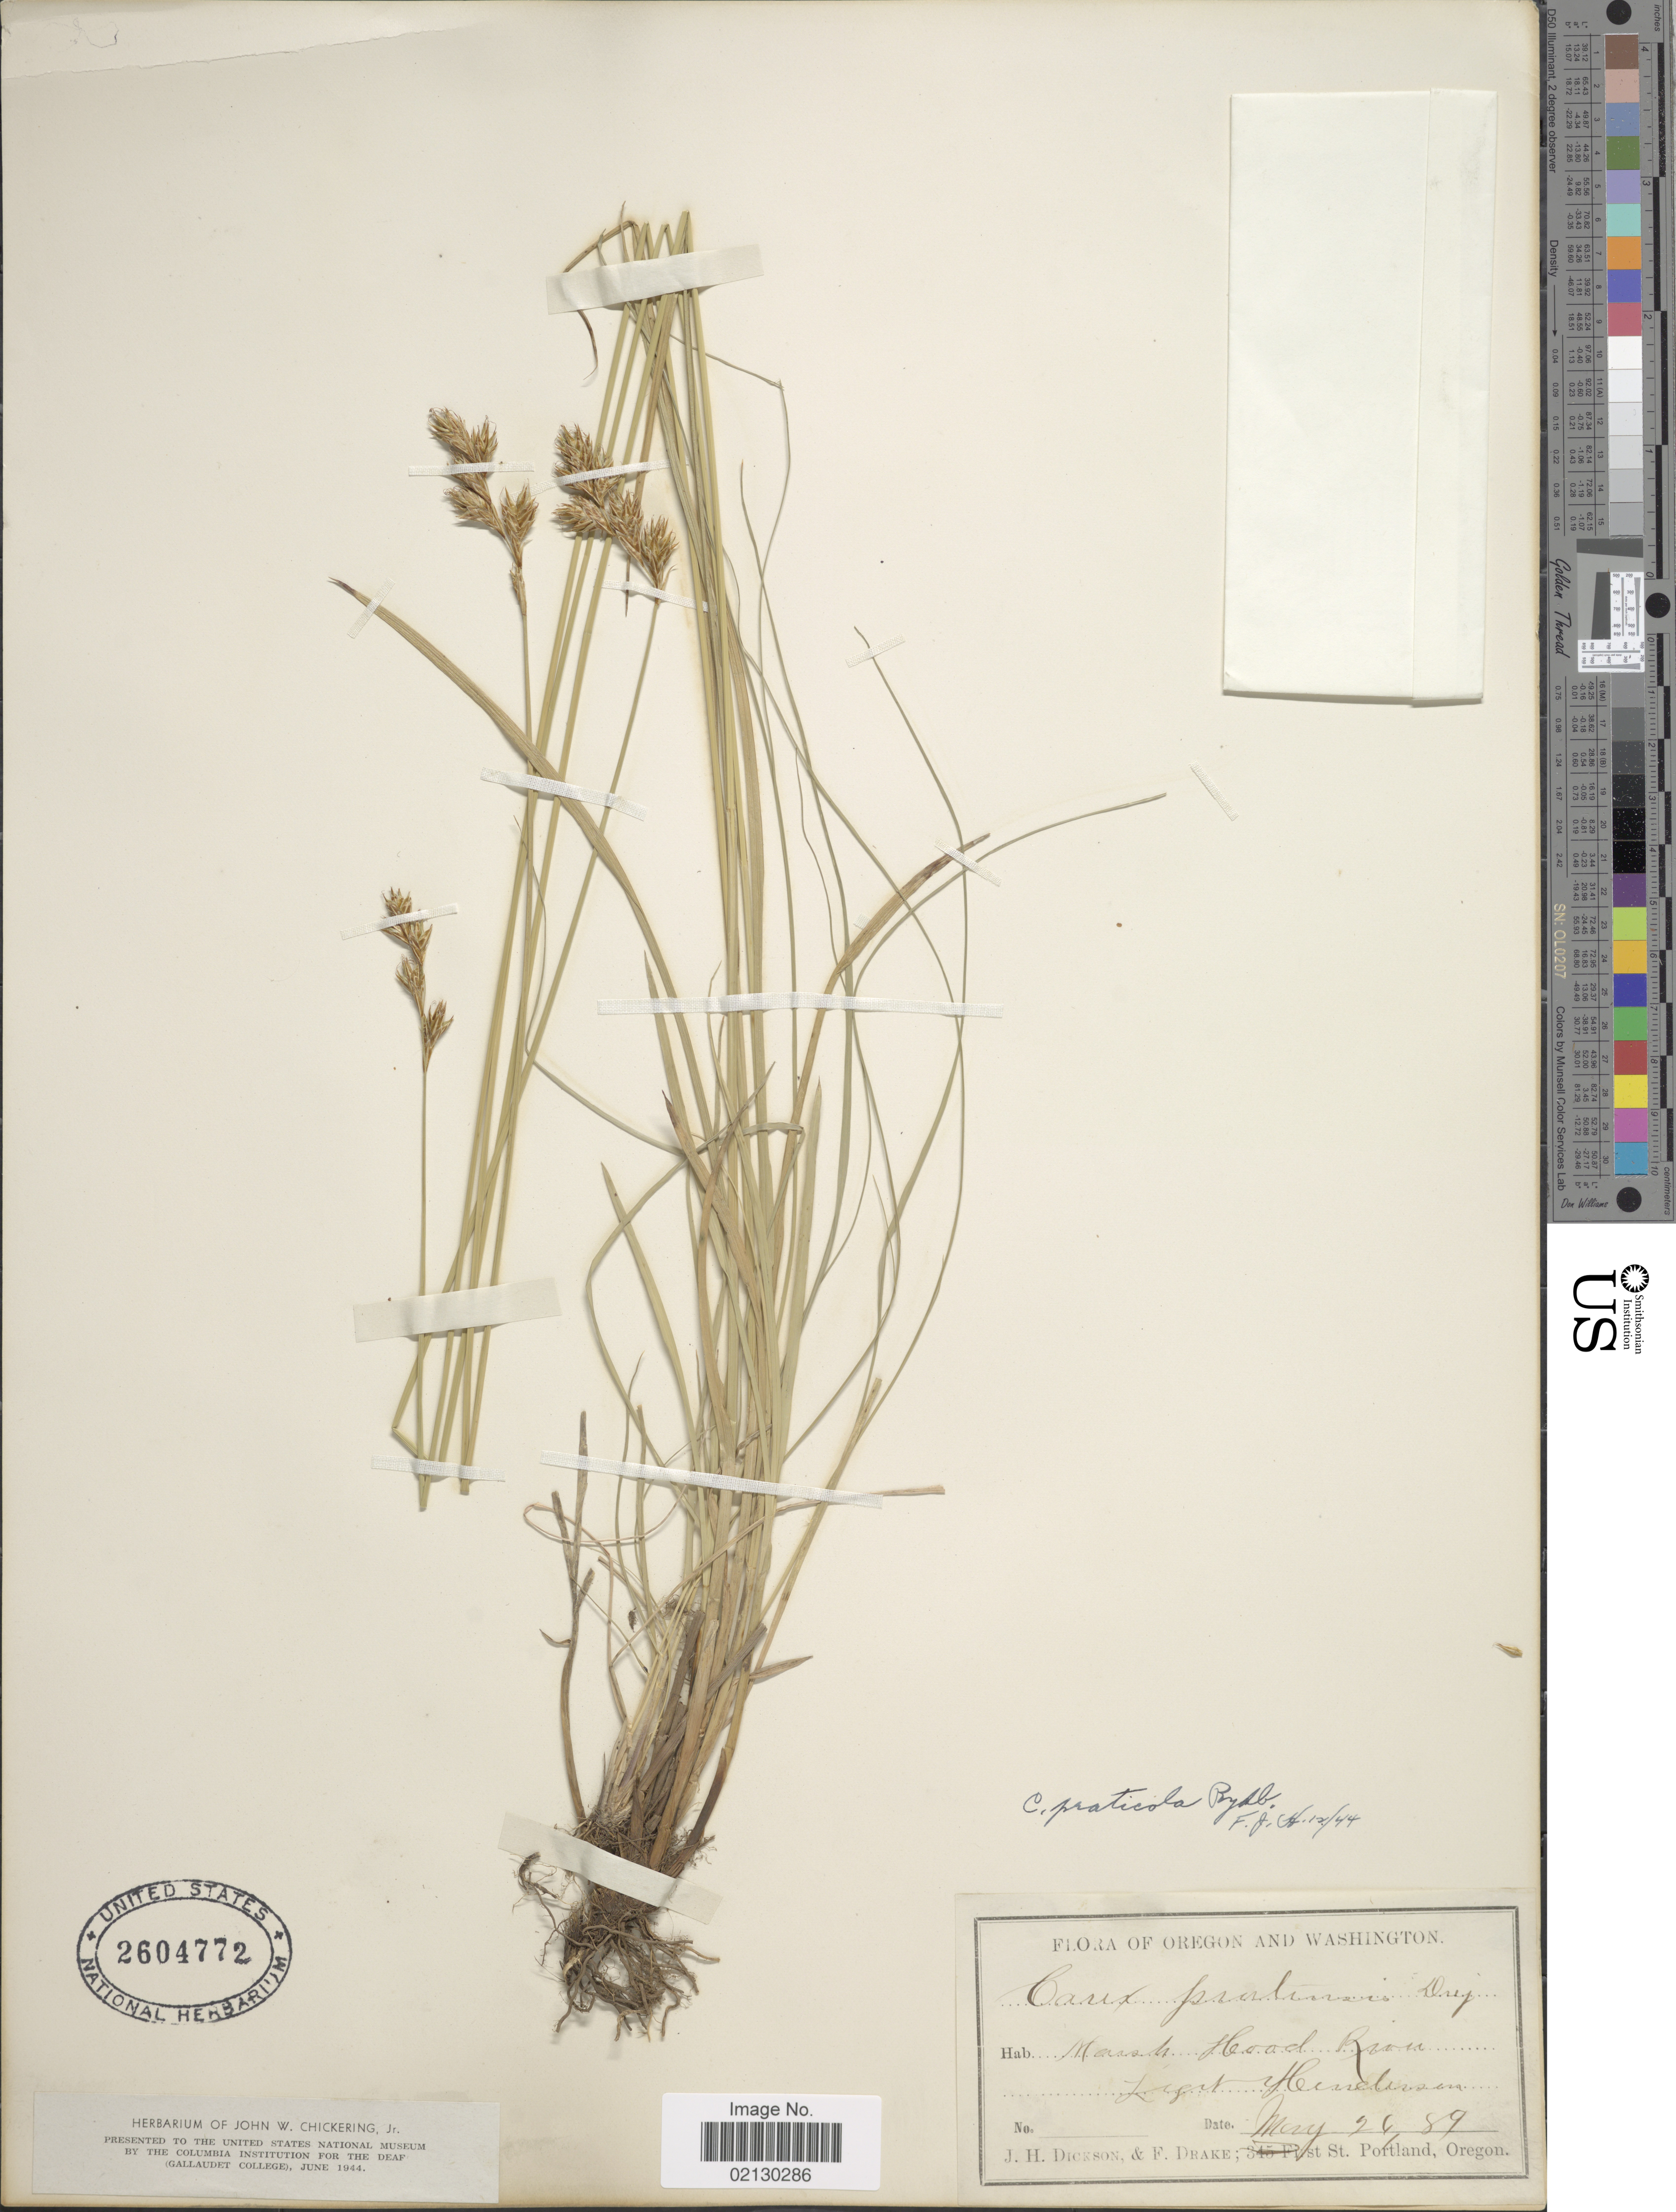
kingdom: Plantae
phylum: Tracheophyta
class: Liliopsida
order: Poales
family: Cyperaceae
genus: Carex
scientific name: Carex praticola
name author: Rydb.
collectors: -. Henderson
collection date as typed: Transcribed d/m/y: 24/5/89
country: United States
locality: Oregon and Washington, Marsh Hood River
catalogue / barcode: US 2604772